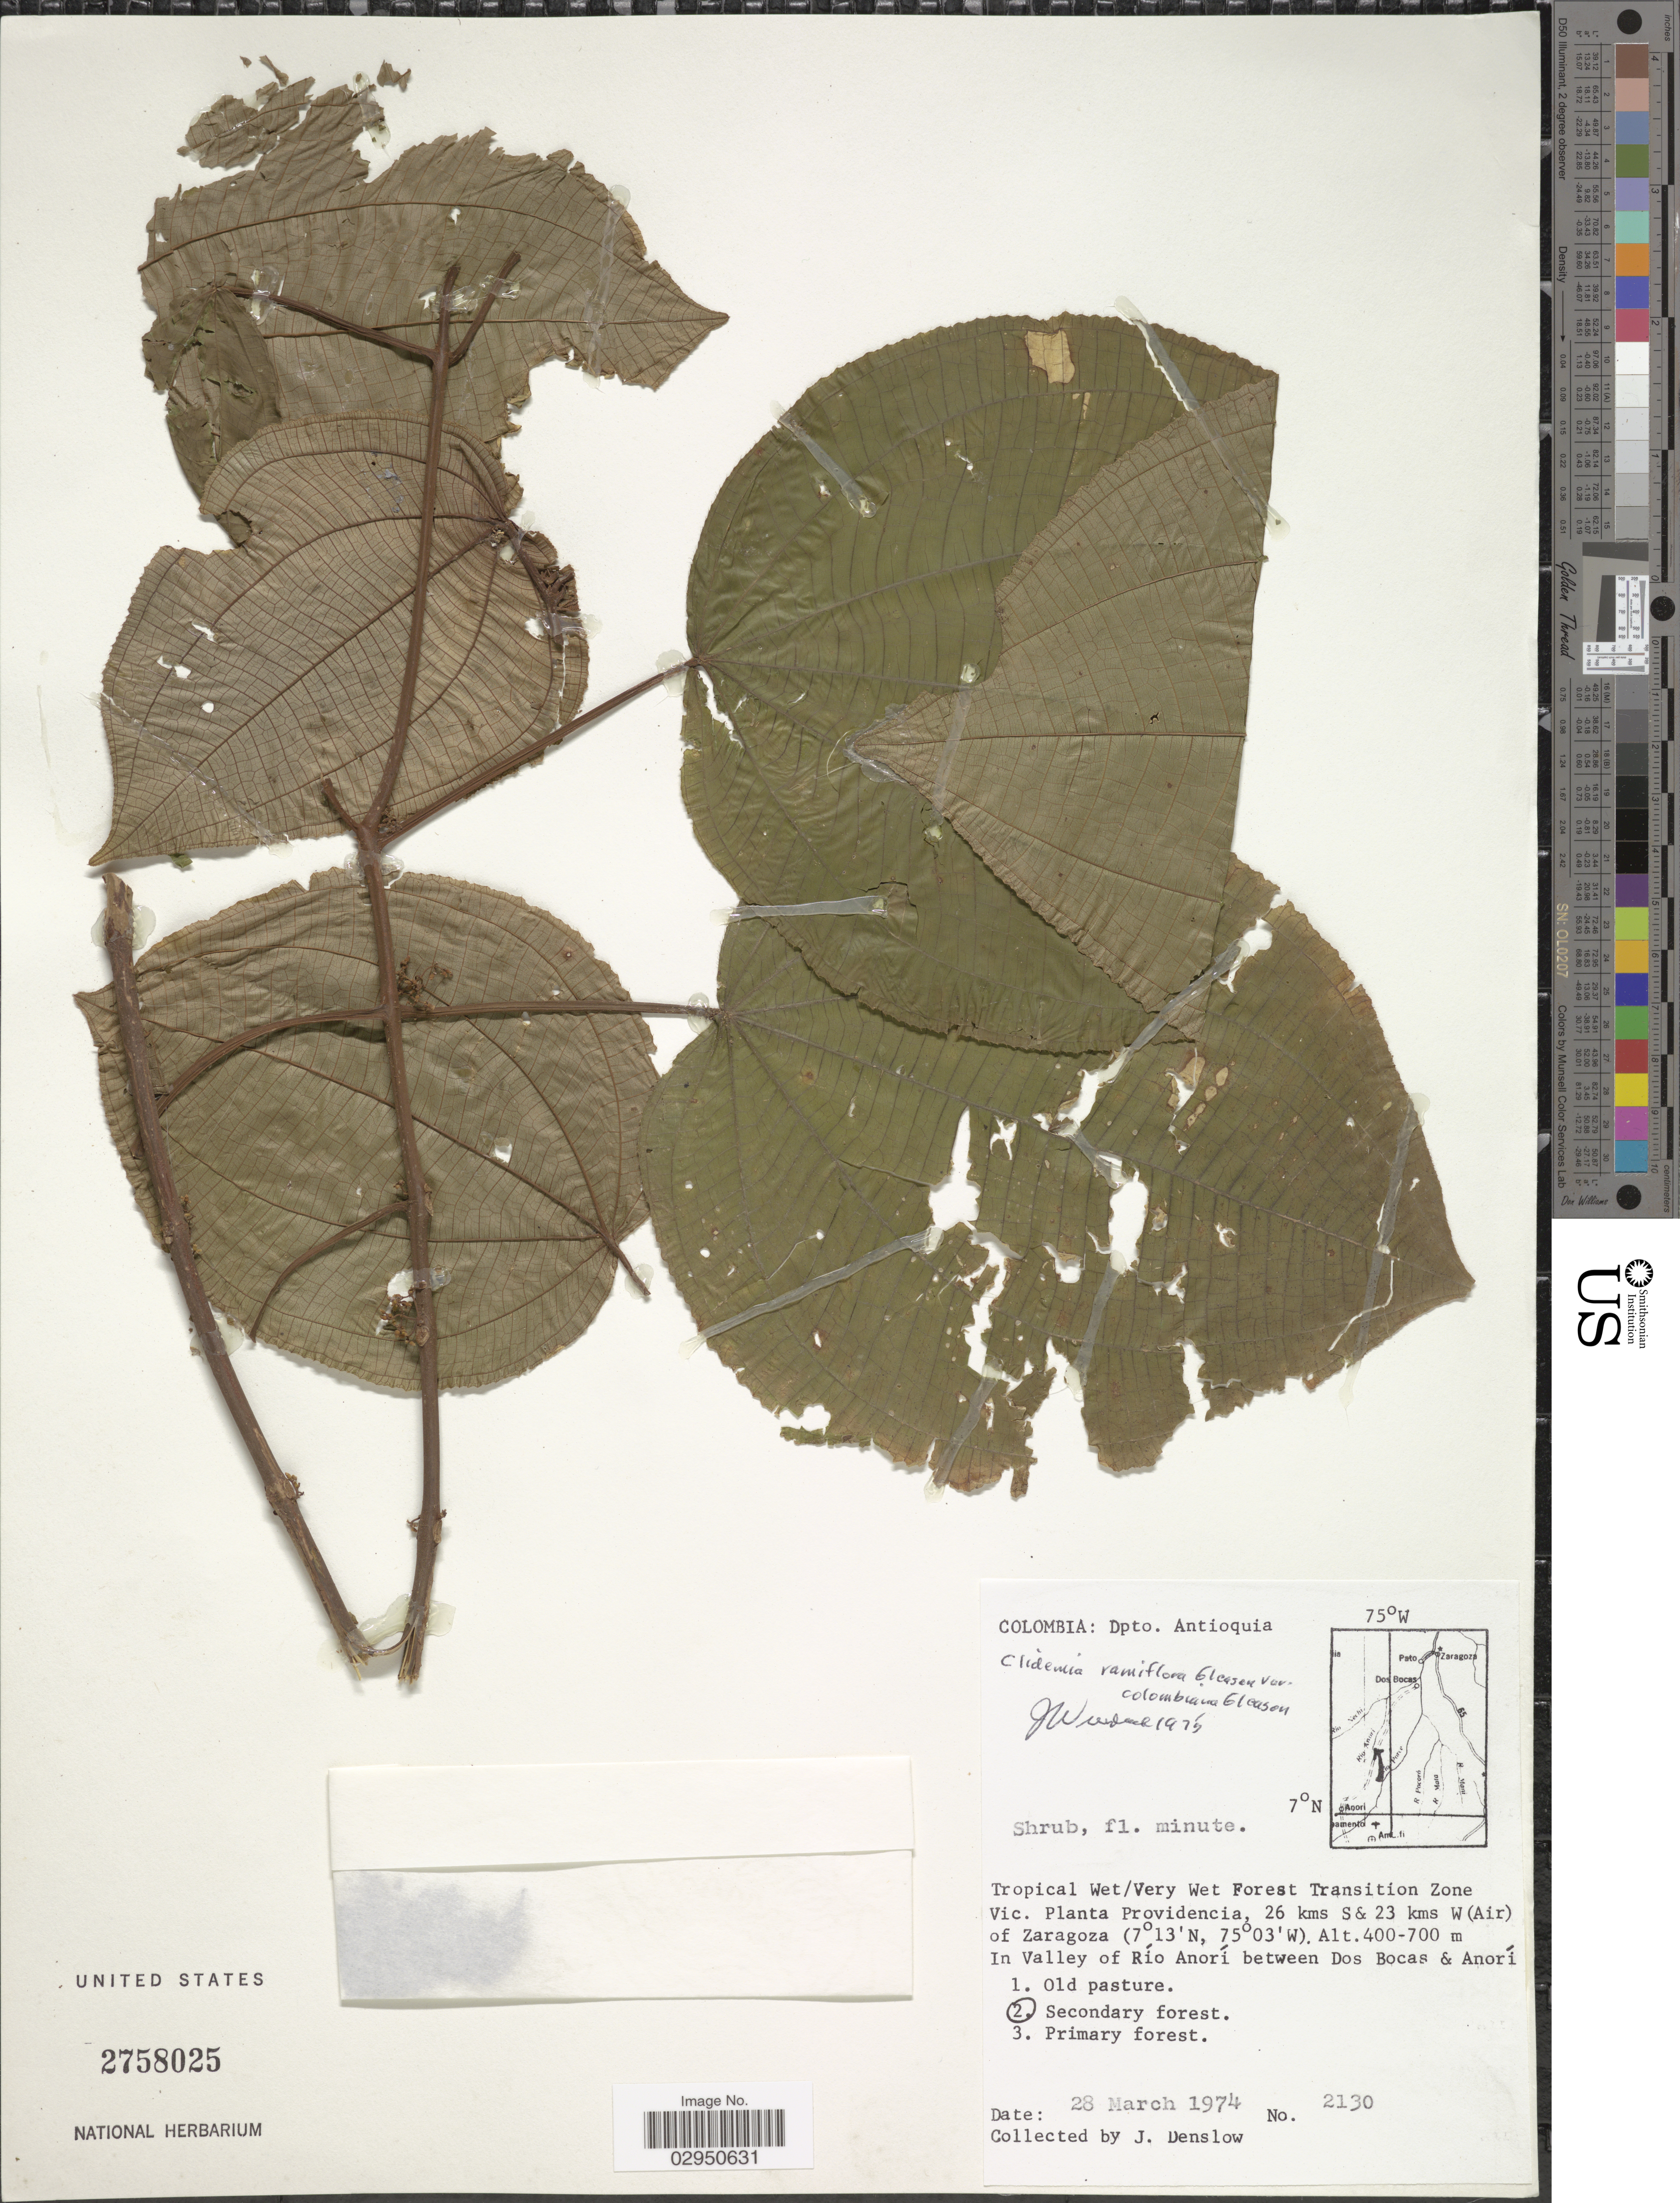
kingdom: Plantae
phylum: Tracheophyta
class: Magnoliopsida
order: Myrtales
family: Melastomataceae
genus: Clidemia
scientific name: Clidemia ostrina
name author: Gleason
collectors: J. Denslow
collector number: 2130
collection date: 1974-03-28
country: Colombia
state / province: Antioquia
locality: Dpto. Antioquia. Tropical Wet/Very Wet Forest Transition Zone. Vic. Planta Providencia, 26 kms S & 23 kms W (Air) of Zaragoza. In Valley of Río Anorí between Dos Bacos & Anorí.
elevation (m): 400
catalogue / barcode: US 2758025